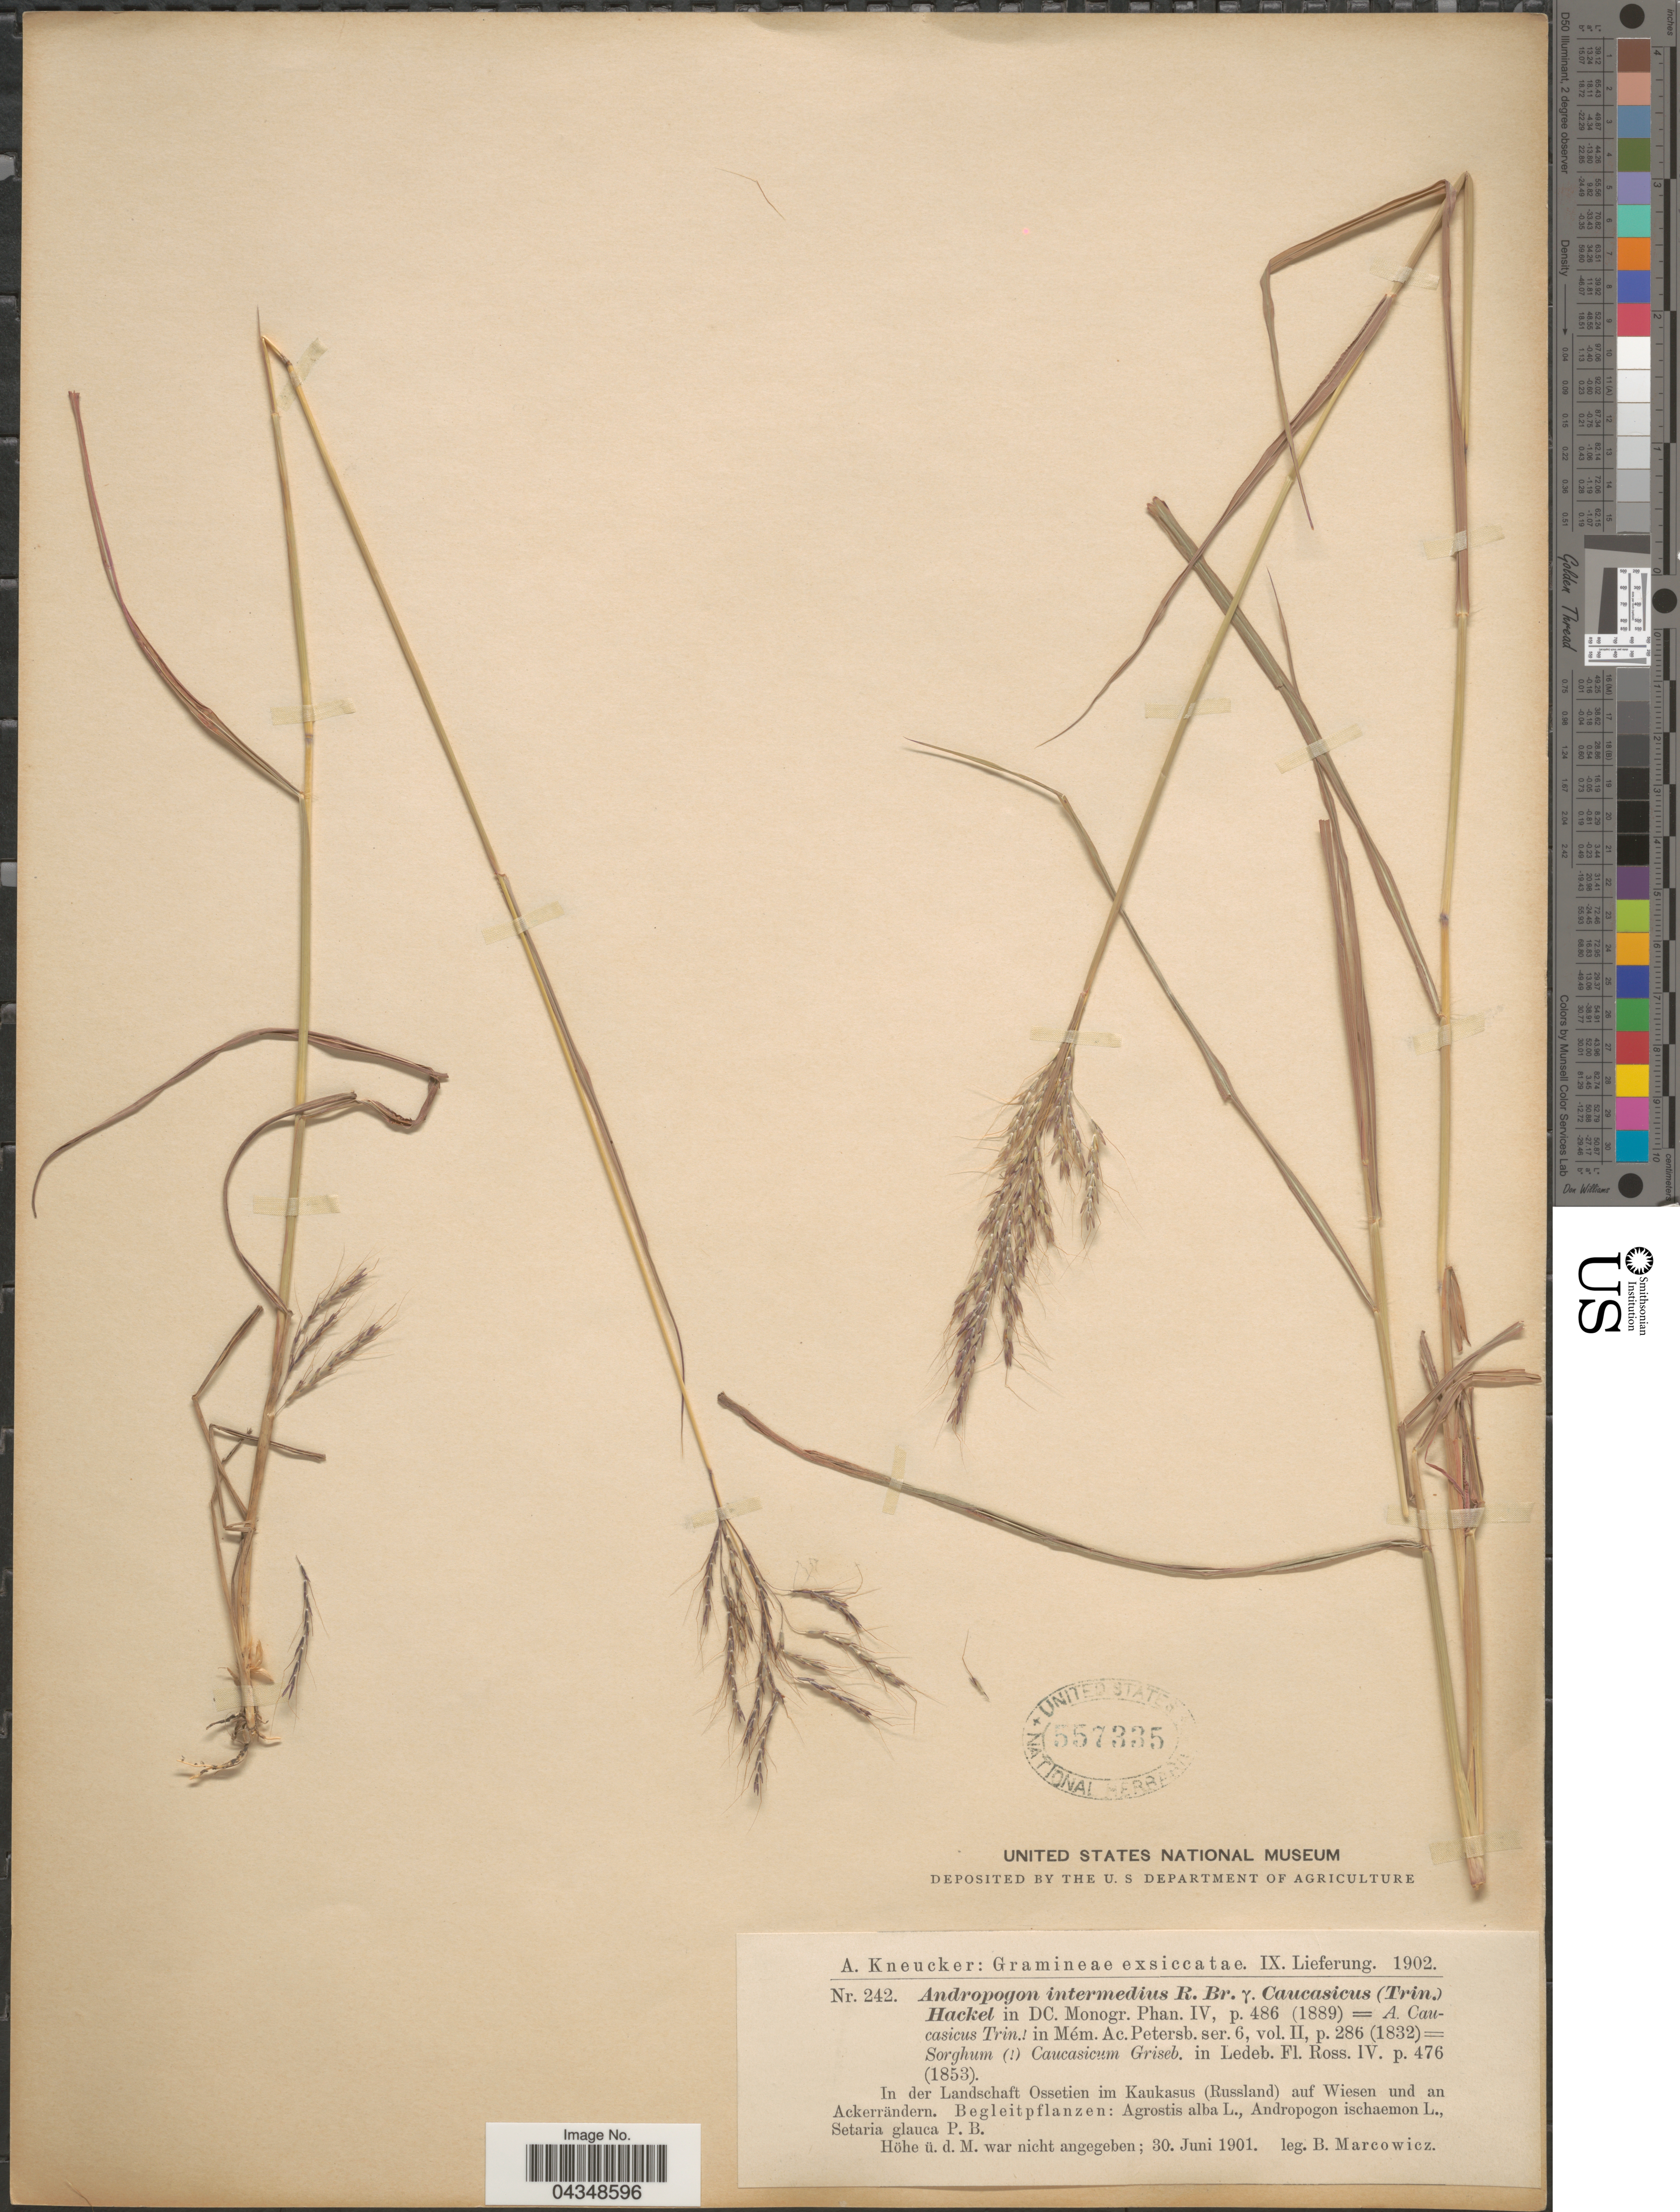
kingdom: Plantae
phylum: Tracheophyta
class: Liliopsida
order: Poales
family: Poaceae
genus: Bothriochloa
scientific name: Bothriochloa bladhii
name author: (Retz.) S.T. Blake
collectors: B. Marcowicz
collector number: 242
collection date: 1901-06-30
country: Russian Federation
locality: In der Landschaft Ossetien im Kaukasus (Russland) auf Wiesen und an Ackerrändern.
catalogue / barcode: US 557335